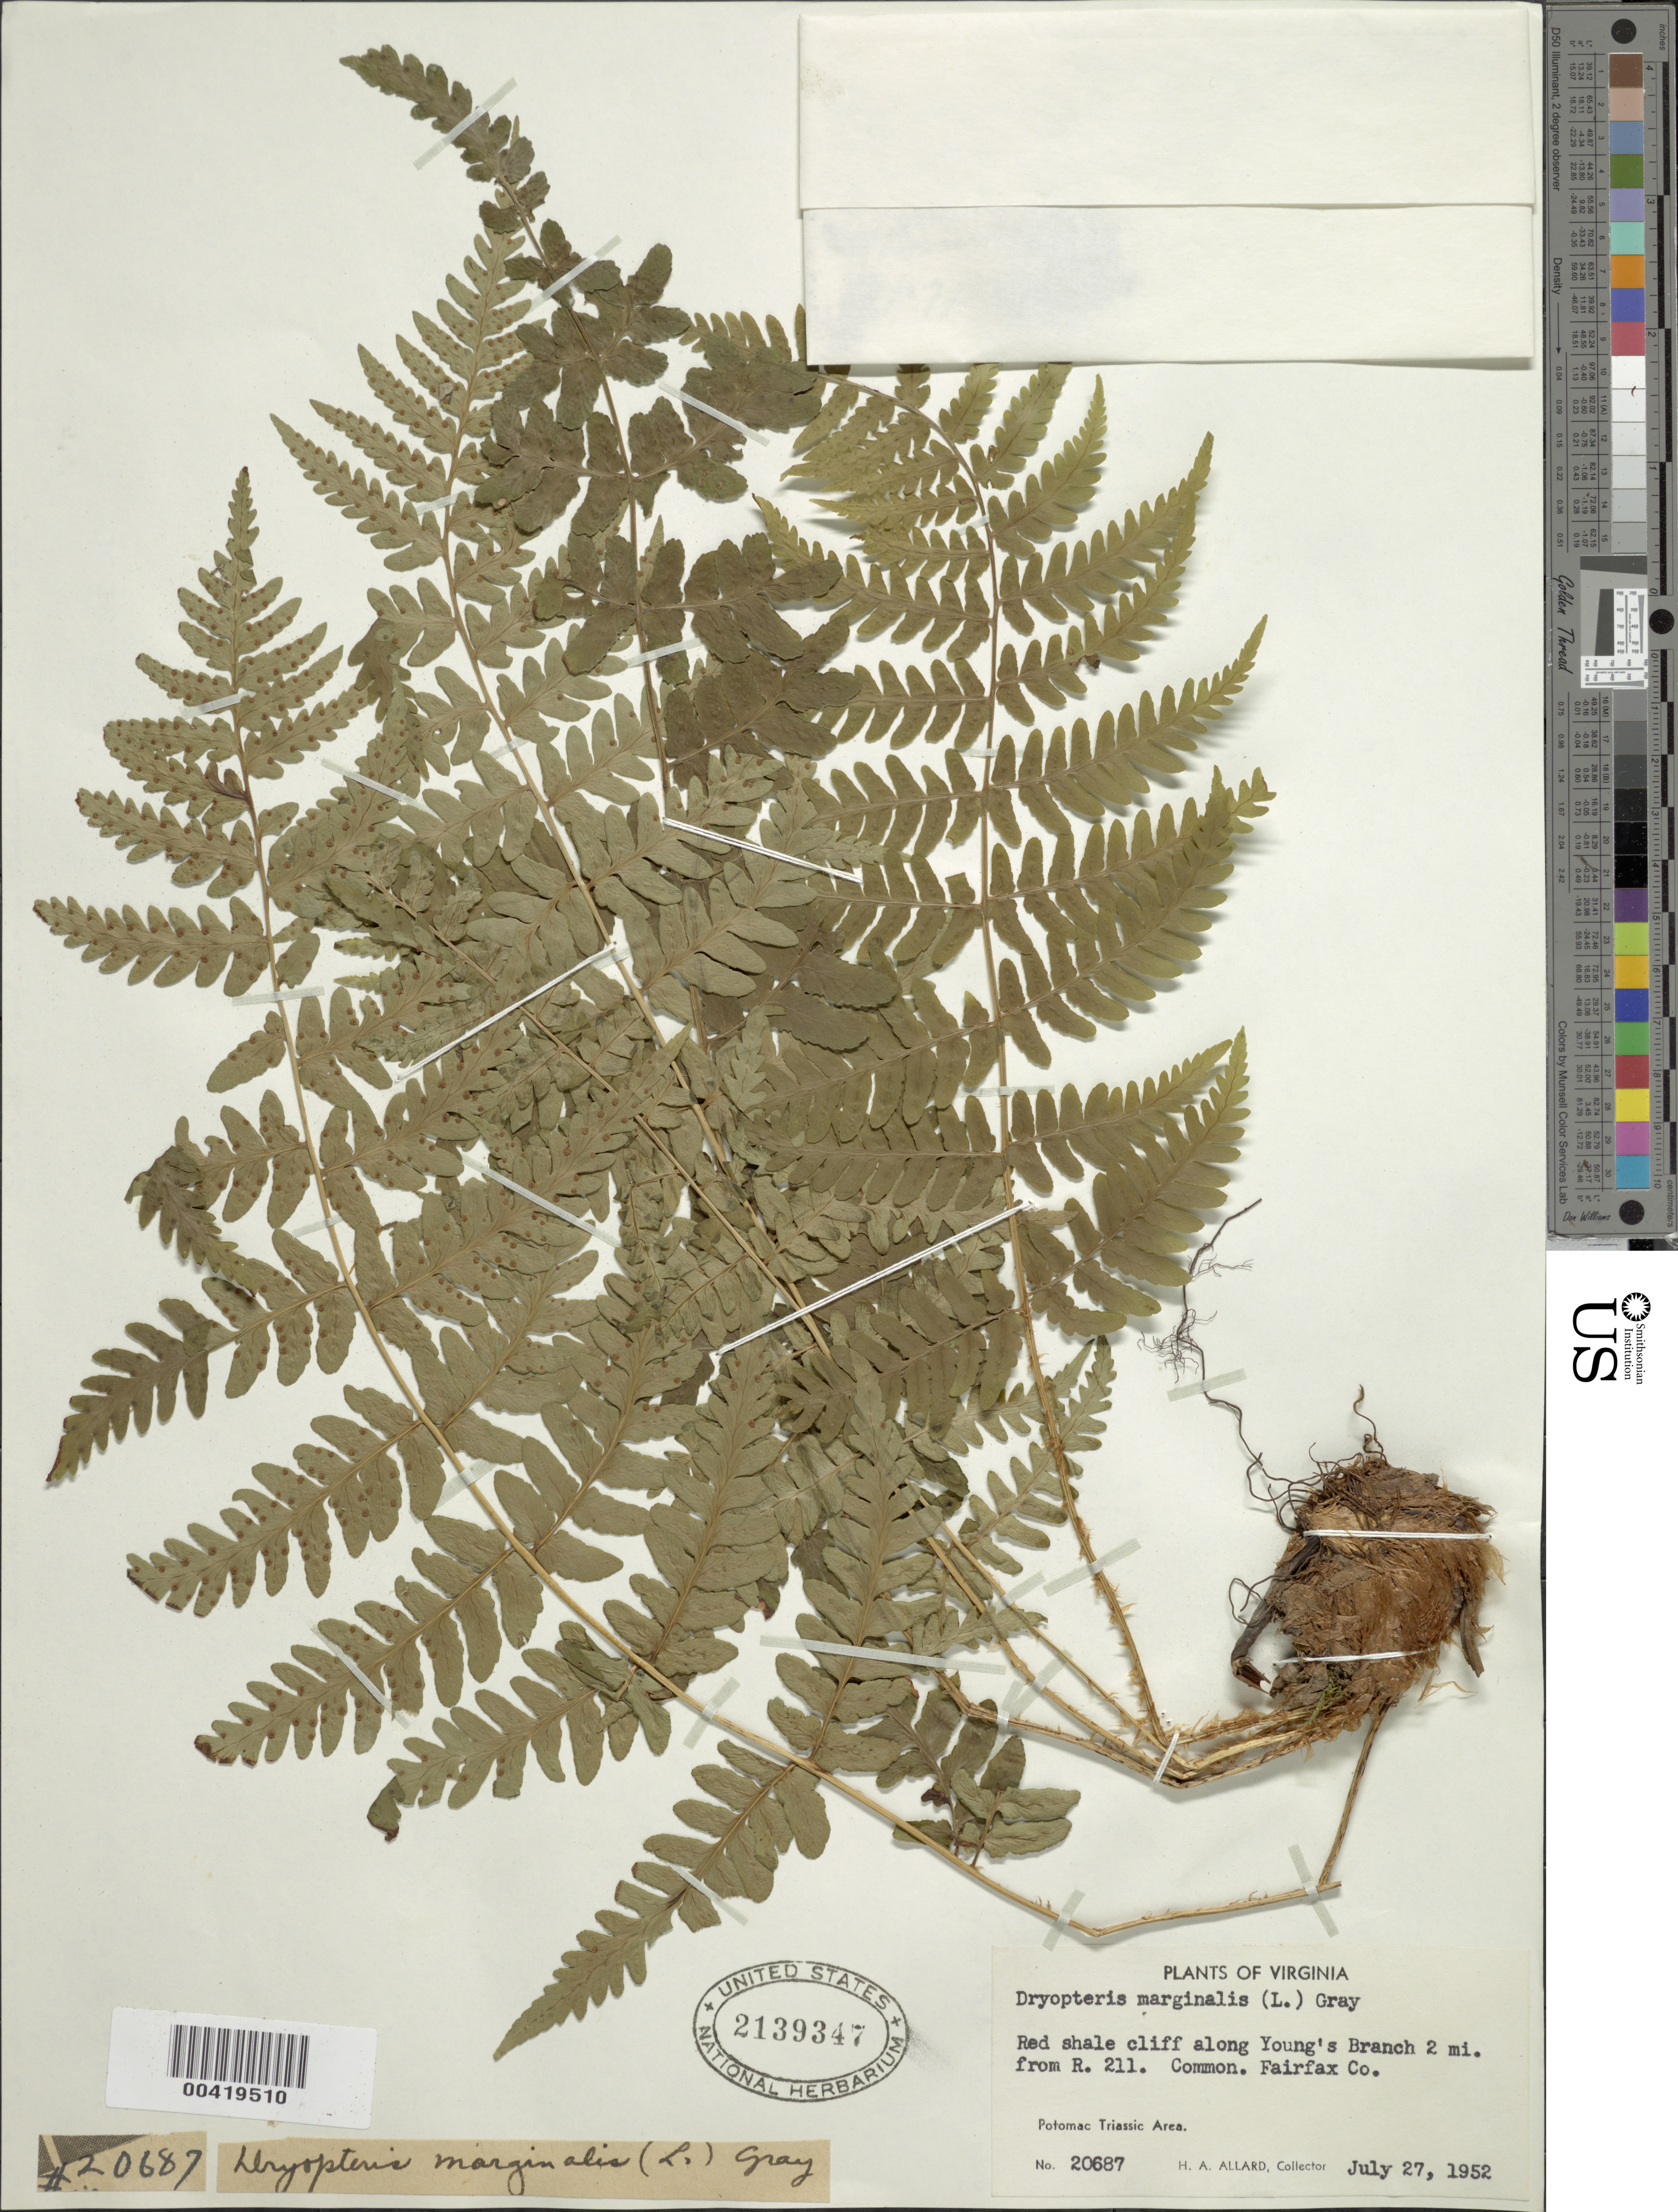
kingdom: Plantae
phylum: Tracheophyta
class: Polypodiopsida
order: Polypodiales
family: Dryopteridaceae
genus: Dryopteris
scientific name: Dryopteris marginalis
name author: (L.) A. Gray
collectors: H. A. Allard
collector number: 20687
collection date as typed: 27 Jul 1952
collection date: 1952-07-27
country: United States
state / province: Virginia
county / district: Fairfax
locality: Youngs Branch, near Route 211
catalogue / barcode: US 2139347